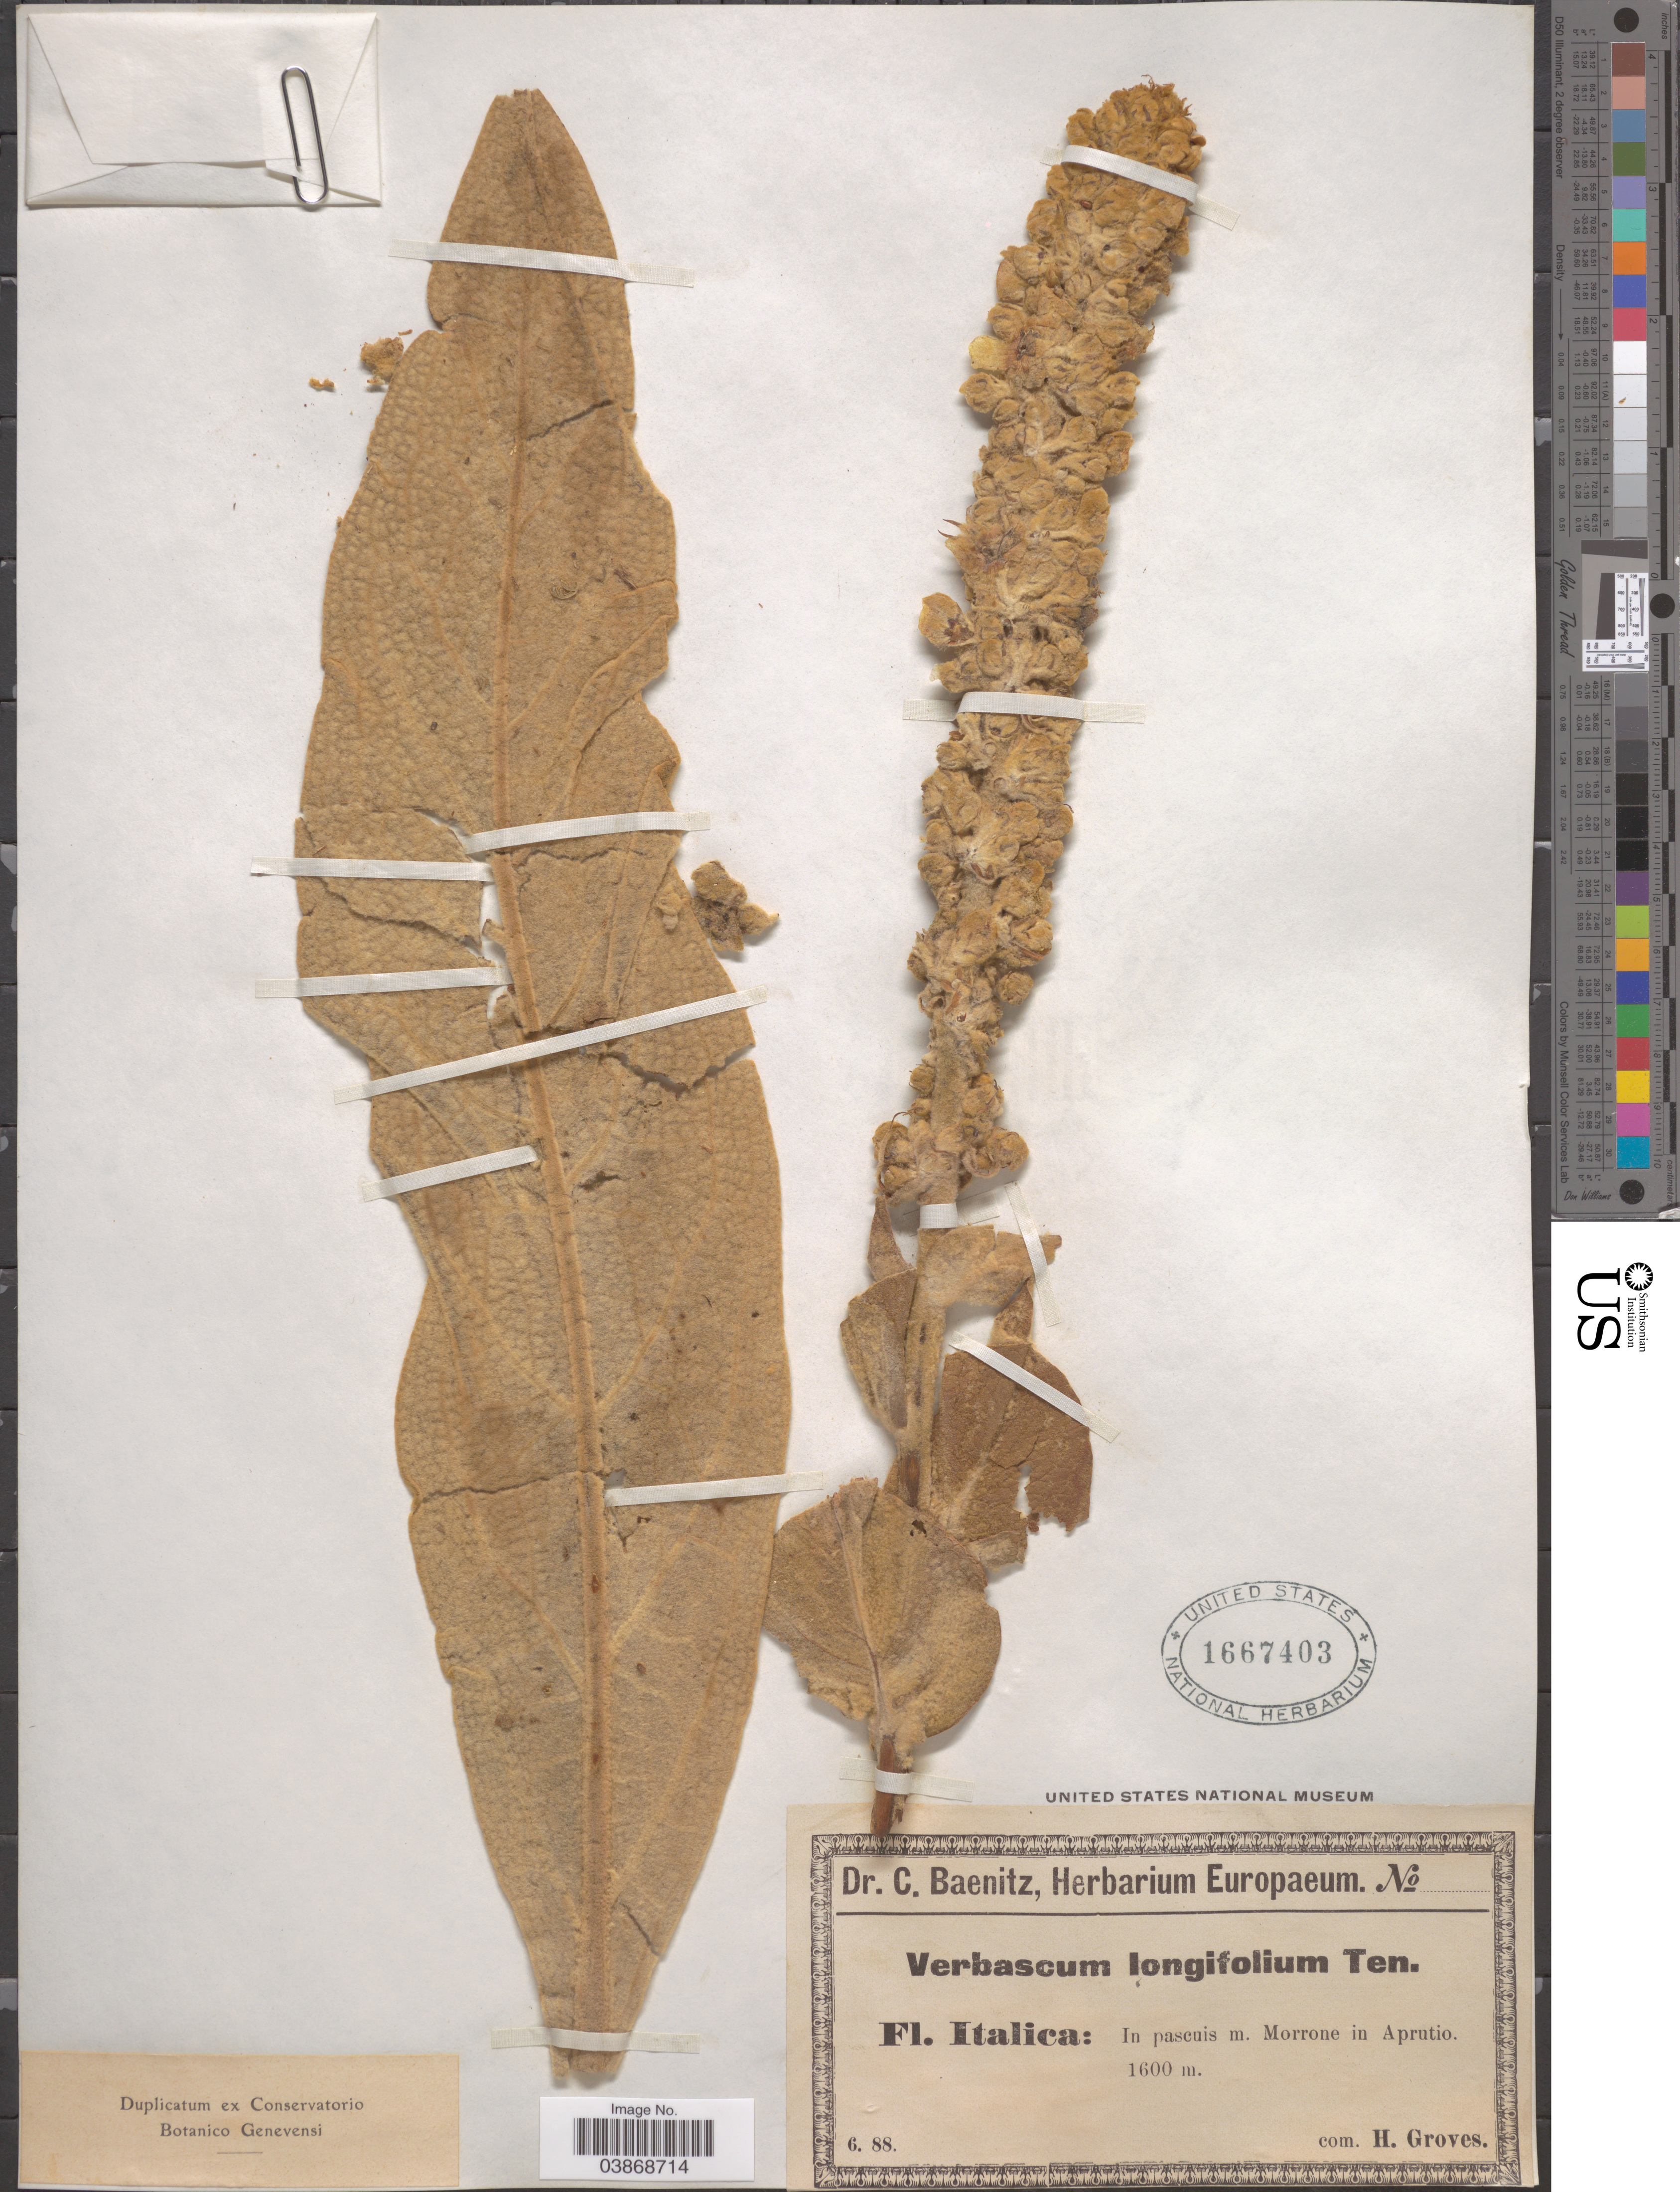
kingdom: Plantae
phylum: Tracheophyta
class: Magnoliopsida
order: Lamiales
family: Scrophulariaceae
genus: Verbascum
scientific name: Verbascum longifolium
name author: Ten.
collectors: H. Groves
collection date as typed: Transcribed d/m/y: /6/88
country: Italy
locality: In pascuis m. Morrone in Aprutio.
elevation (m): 1600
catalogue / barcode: US 1667403